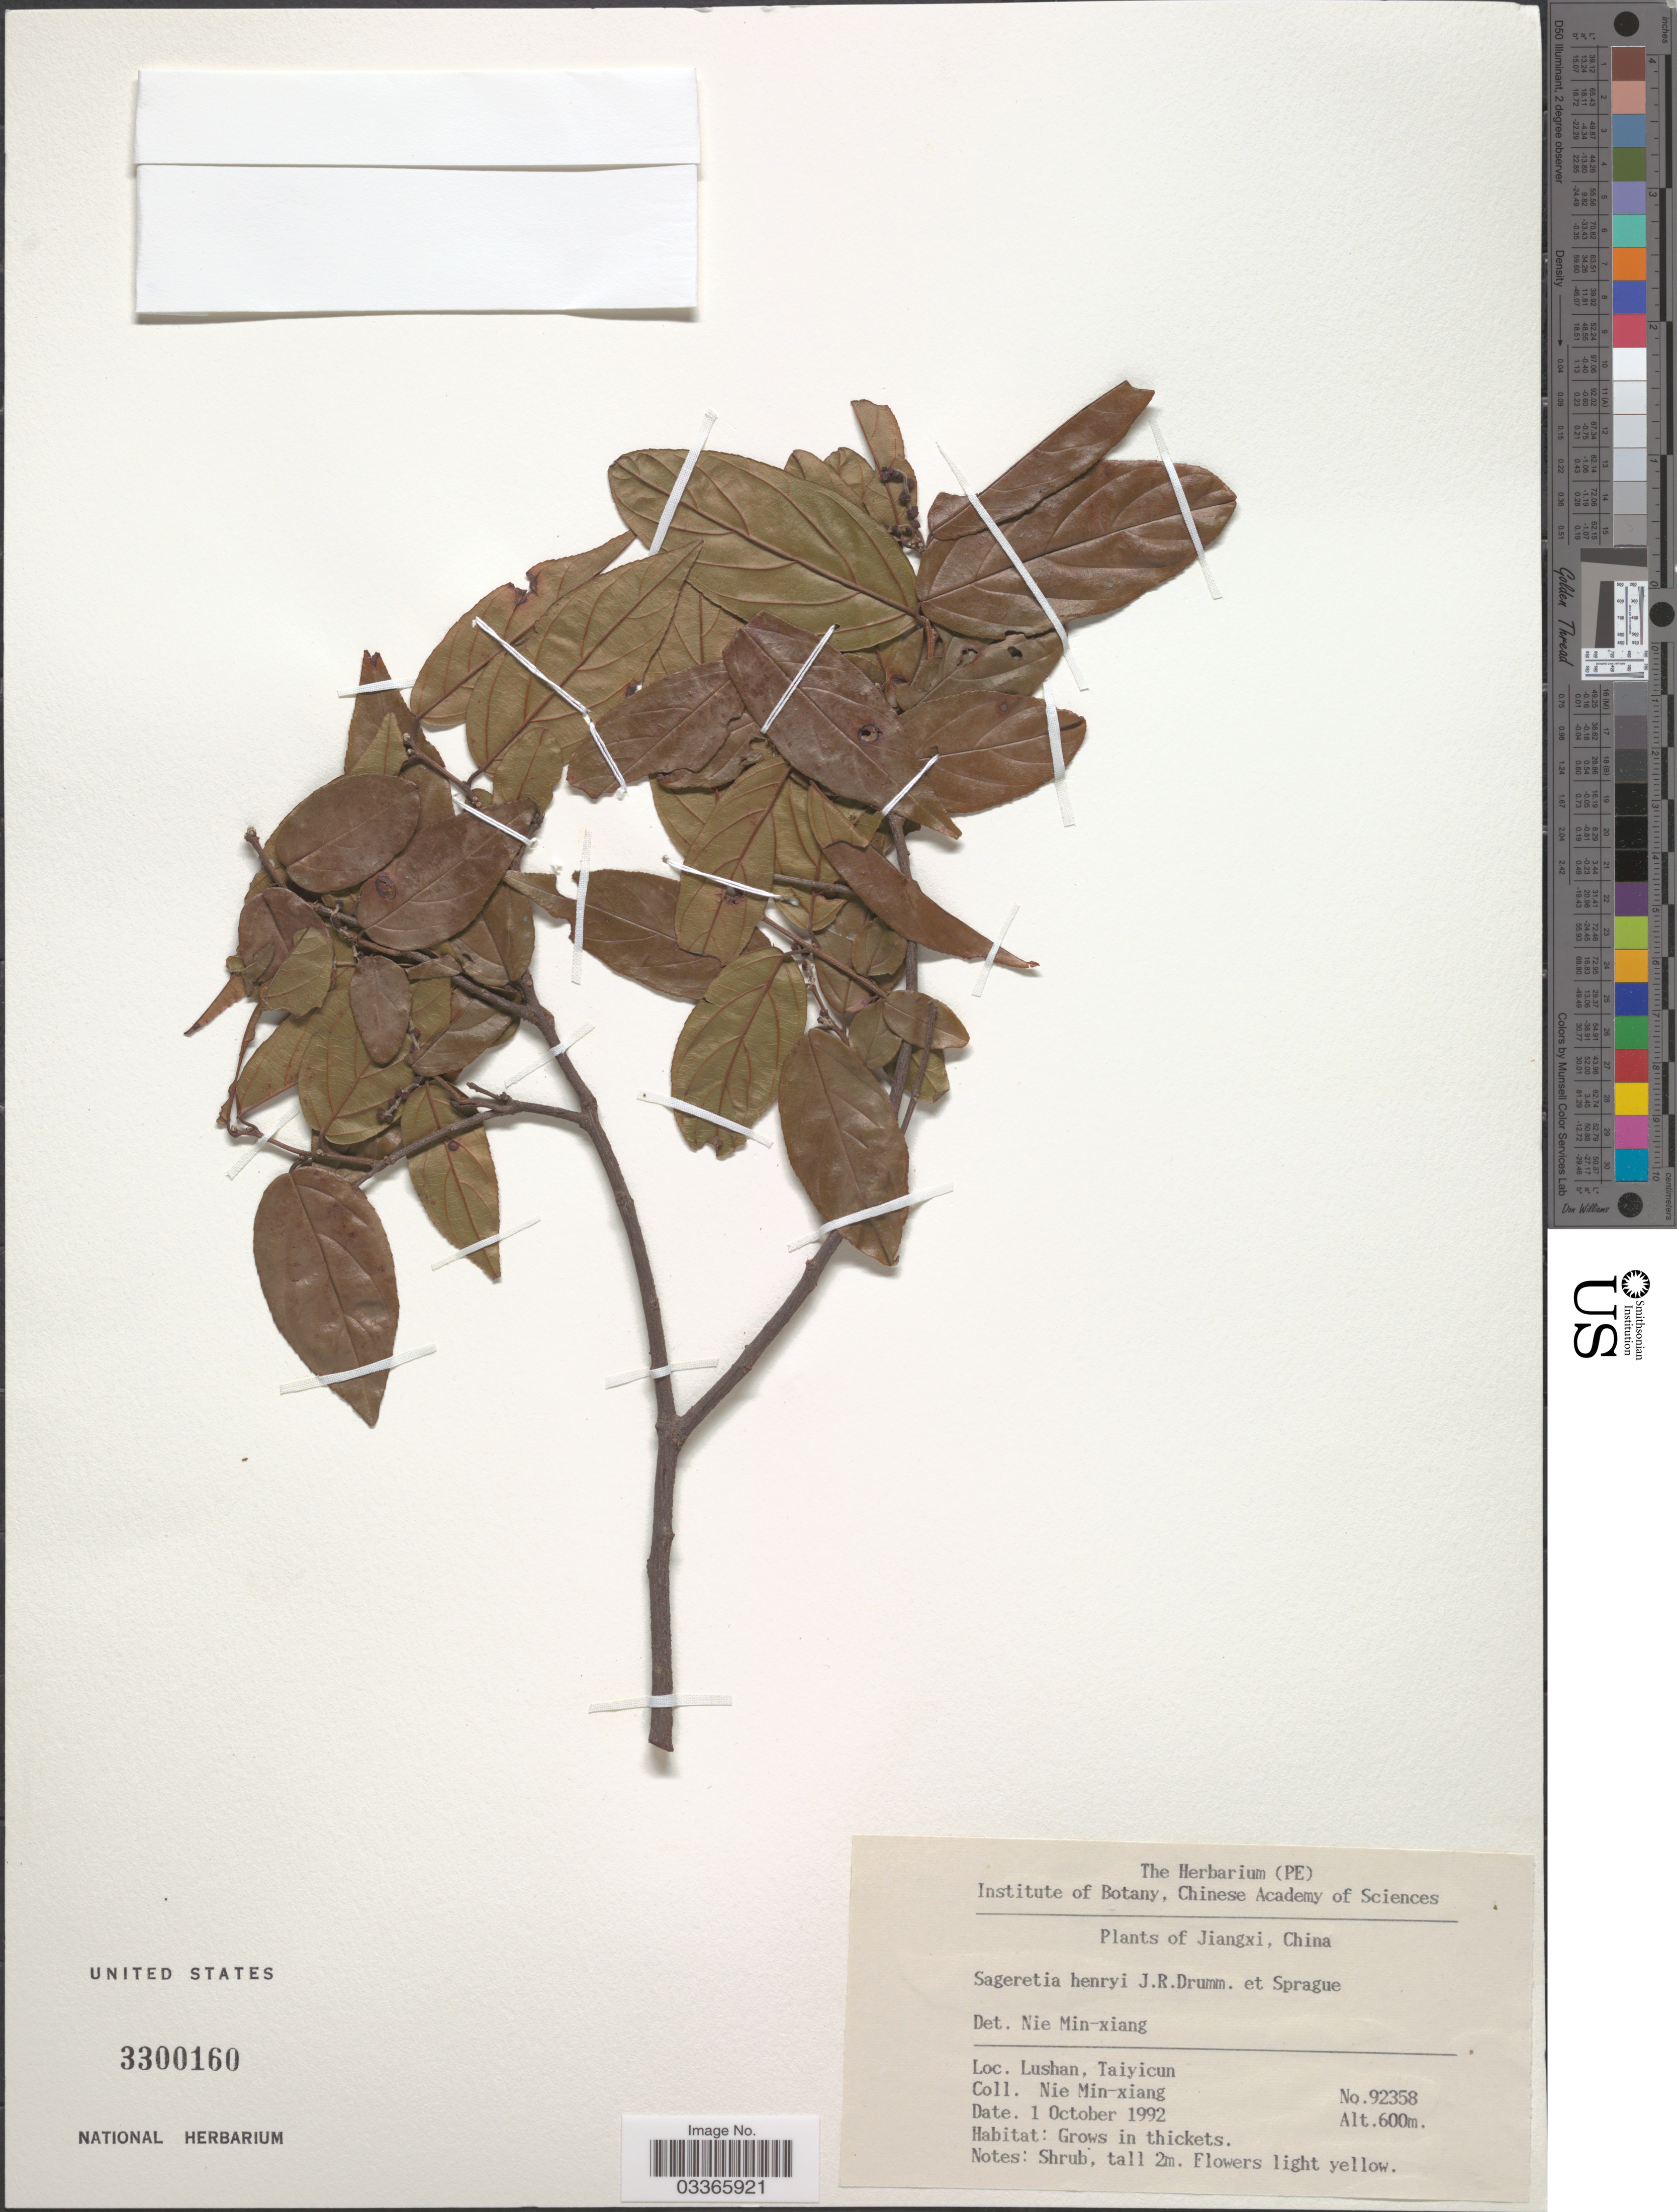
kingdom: Plantae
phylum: Tracheophyta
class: Magnoliopsida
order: Rosales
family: Rhamnaceae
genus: Sageretia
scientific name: Sageretia henryi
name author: J.R. Drumm. & C. Sprague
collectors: M. Nie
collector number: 92358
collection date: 1992-10-01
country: China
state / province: Jiangxi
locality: Lushan, Taiyicum.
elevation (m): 600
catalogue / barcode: US 3300160